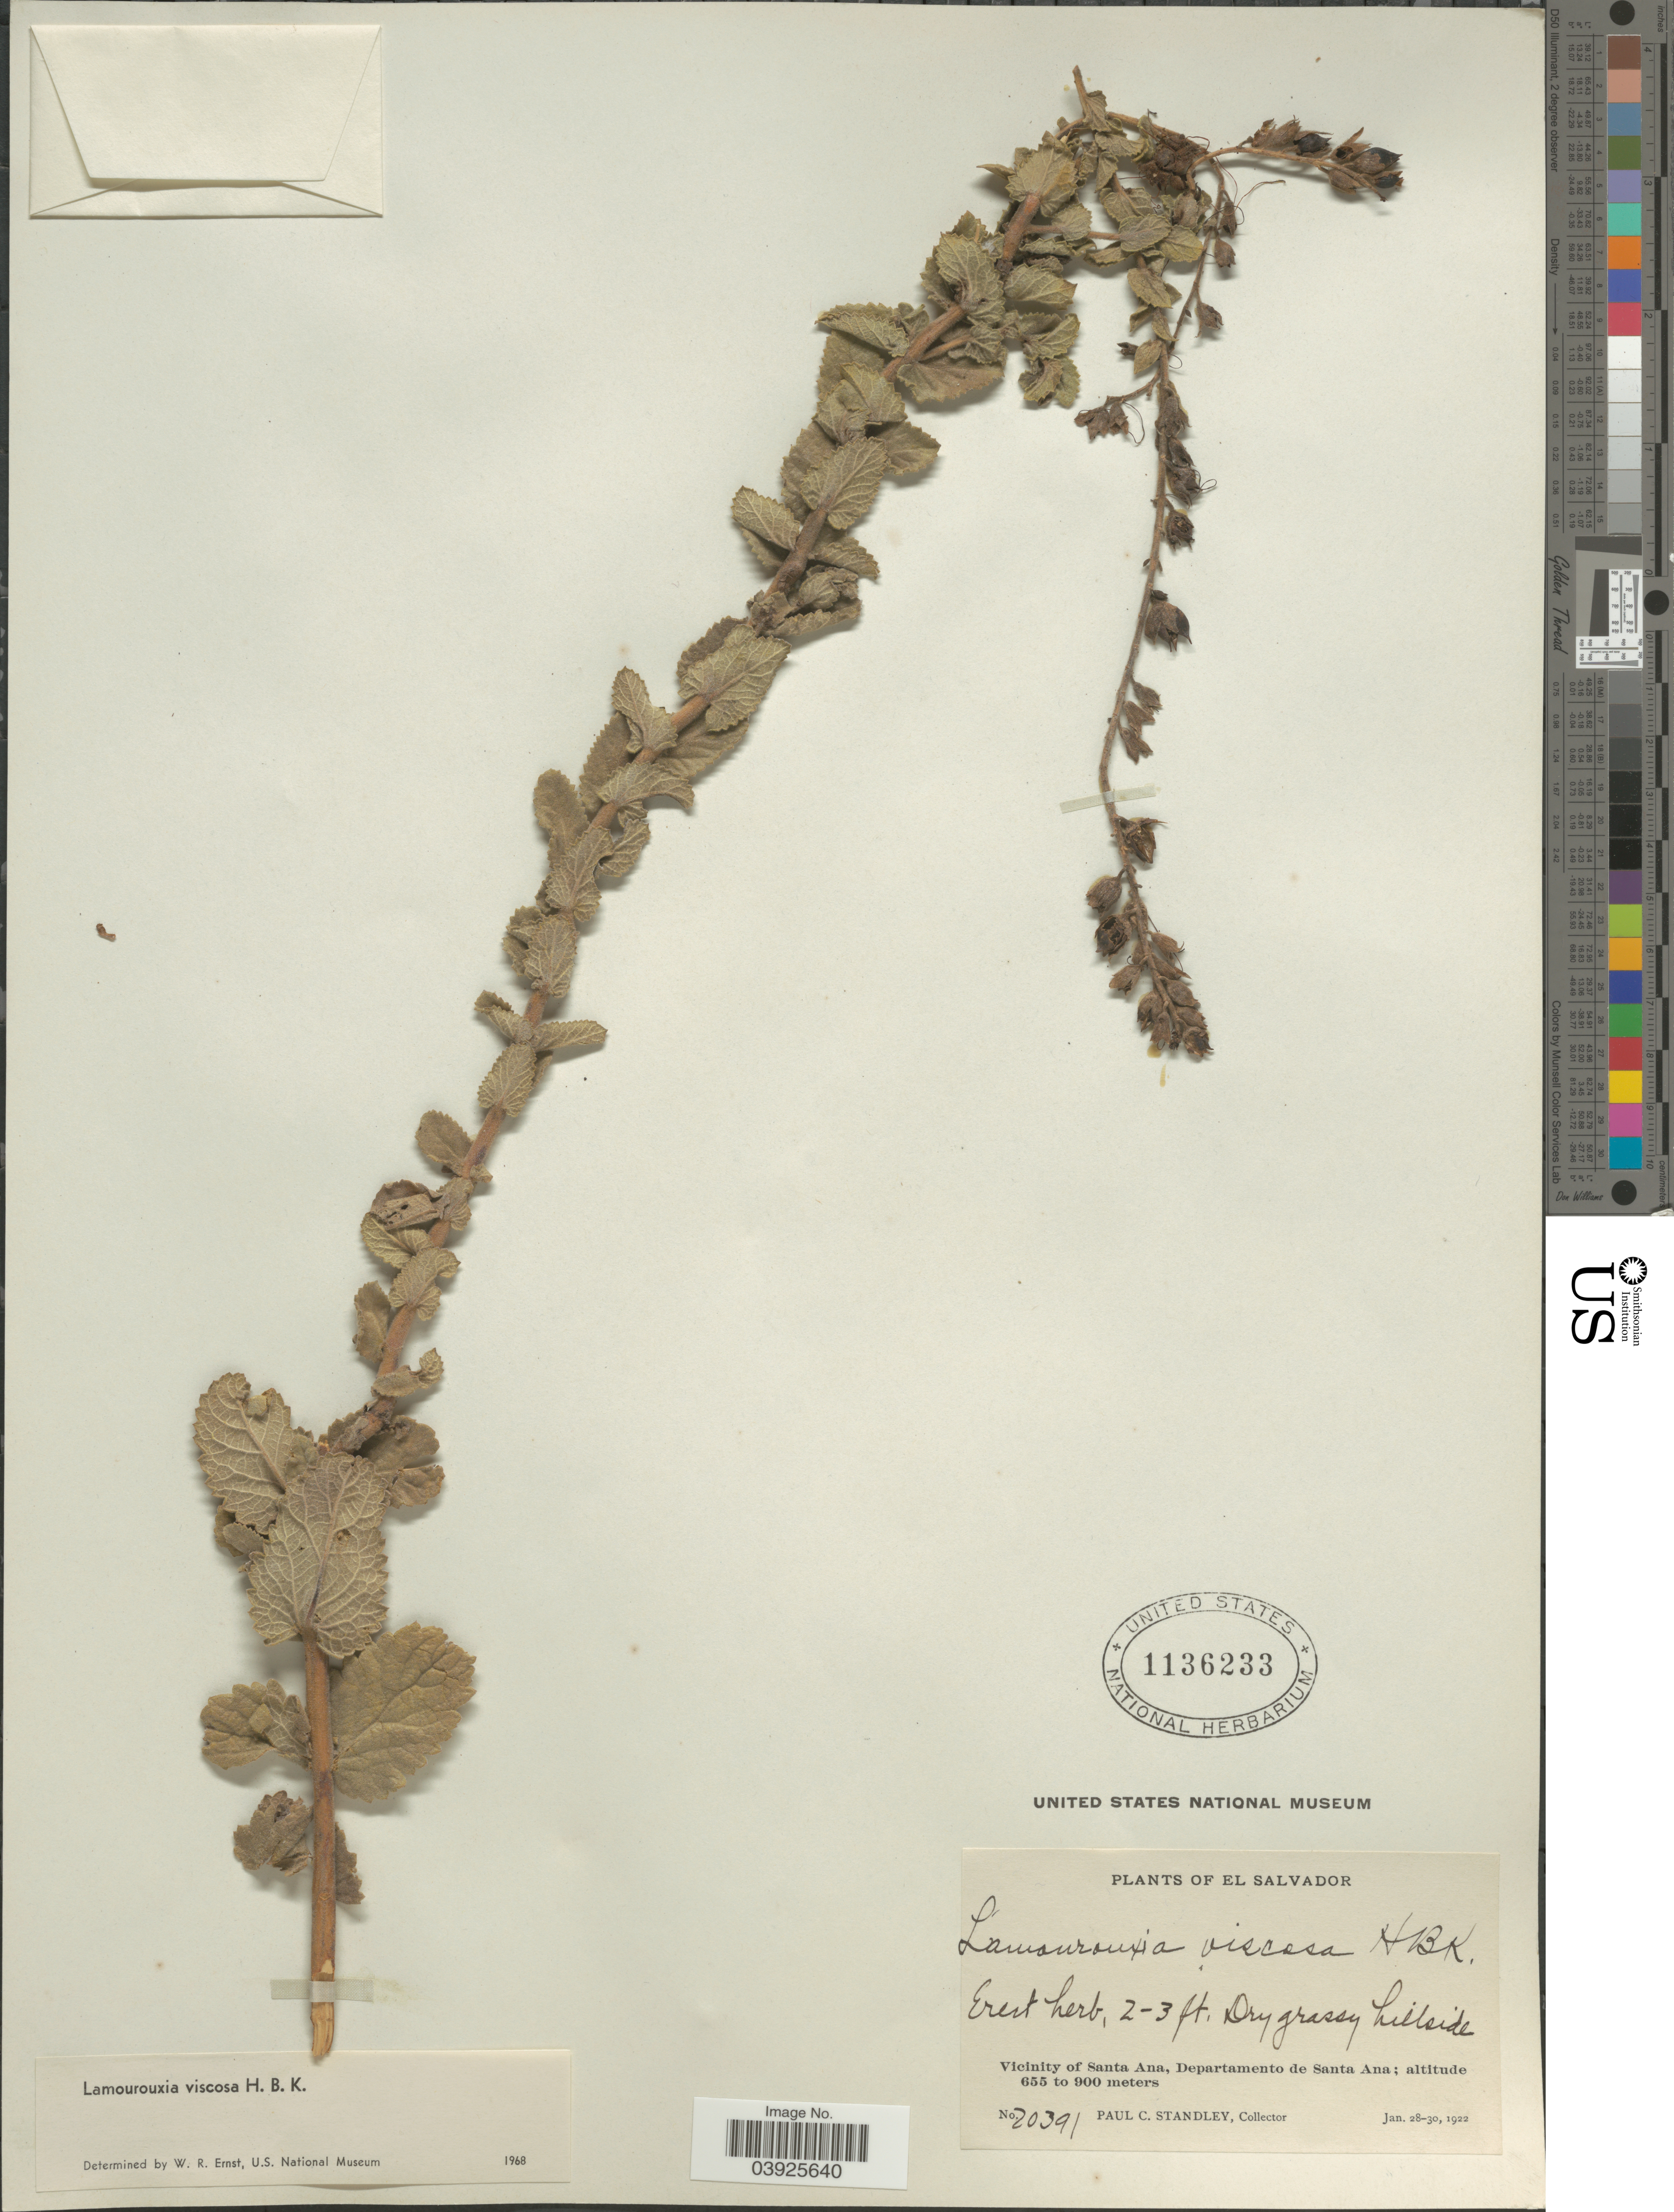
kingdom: Plantae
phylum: Tracheophyta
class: Magnoliopsida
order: Lamiales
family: Orobanchaceae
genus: Lamourouxia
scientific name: Lamourouxia viscosa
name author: Kunth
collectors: P. C. Standley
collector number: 20391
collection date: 1922-01-28/1922-01-30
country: El Salvador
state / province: Santa Ana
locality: Vicinity of Santa Ana, Departamento de Santa Ana.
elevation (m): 655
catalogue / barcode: US 1136233